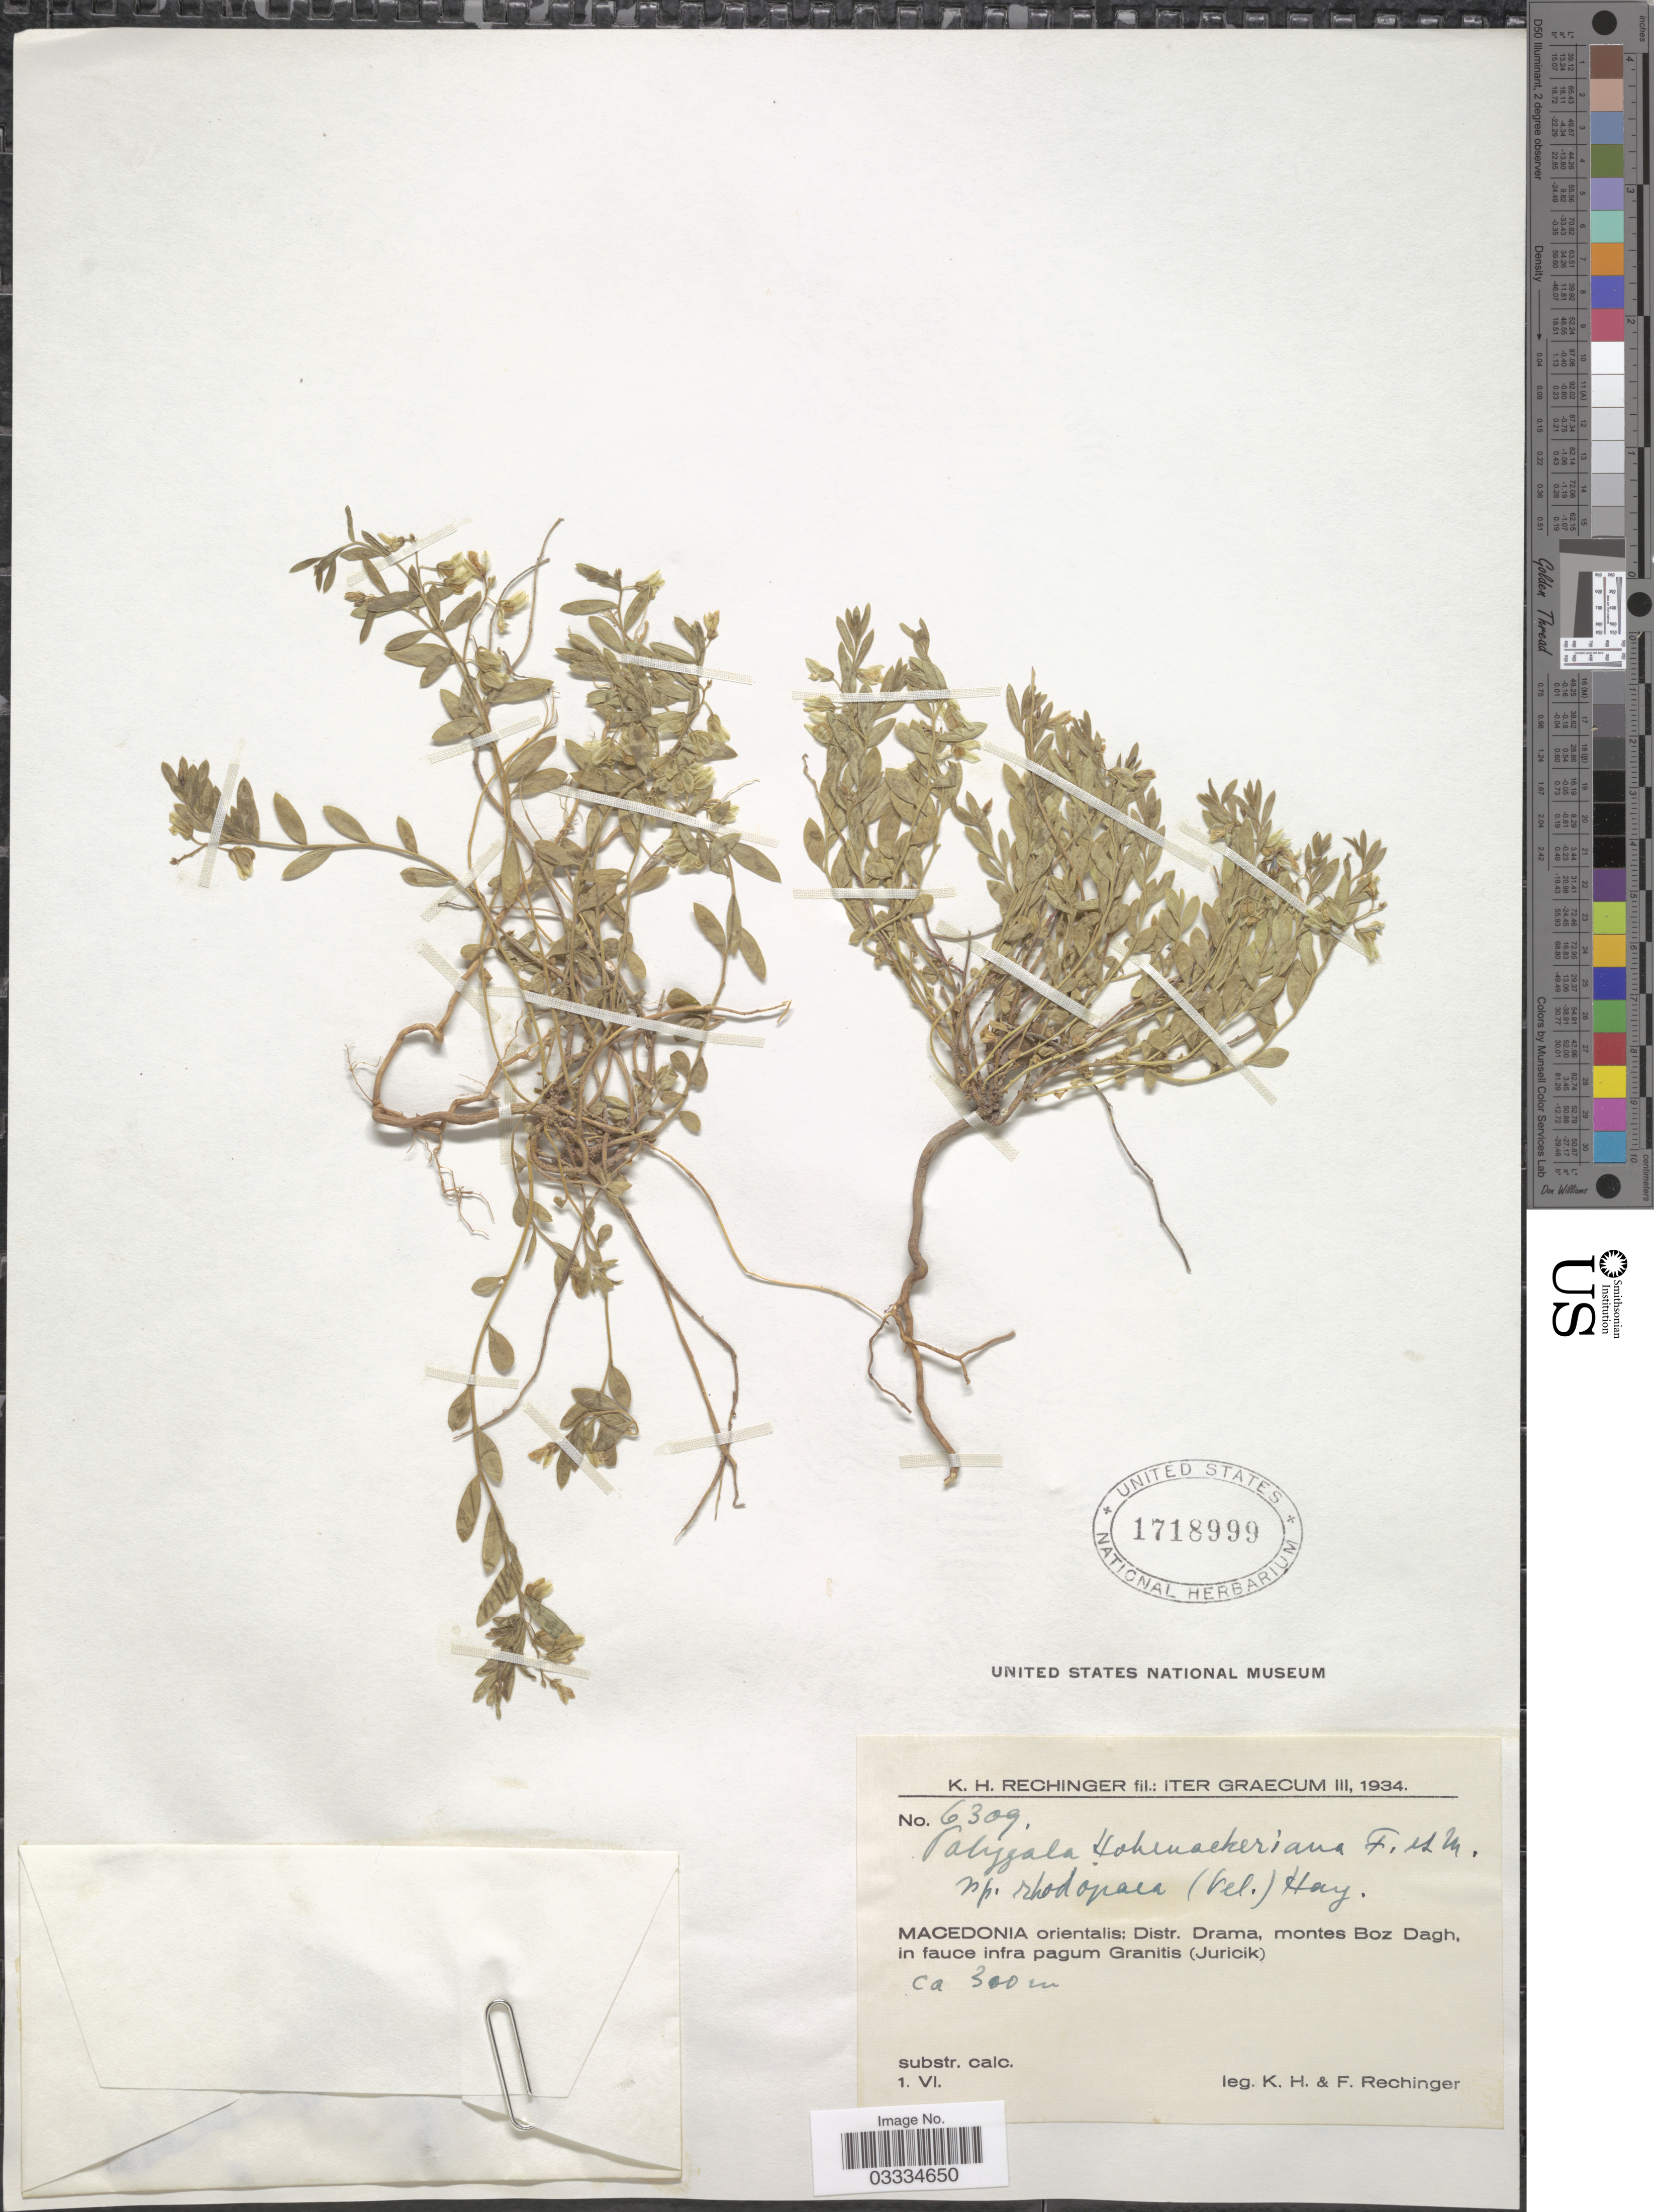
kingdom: Plantae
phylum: Tracheophyta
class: Magnoliopsida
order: Fabales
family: Polygalaceae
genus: Polygala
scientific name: Polygala hohenackerana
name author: Fisch.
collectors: K. H. Rechinger & F. Rechinger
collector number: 6309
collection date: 1934-06-01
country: Greece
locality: Iter Graecum. Macedonia orientalis: Distr. Drama, montes Boz Dagh, in fauce infra pagum Granitis (Juricik).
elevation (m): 300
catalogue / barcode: US 1718999